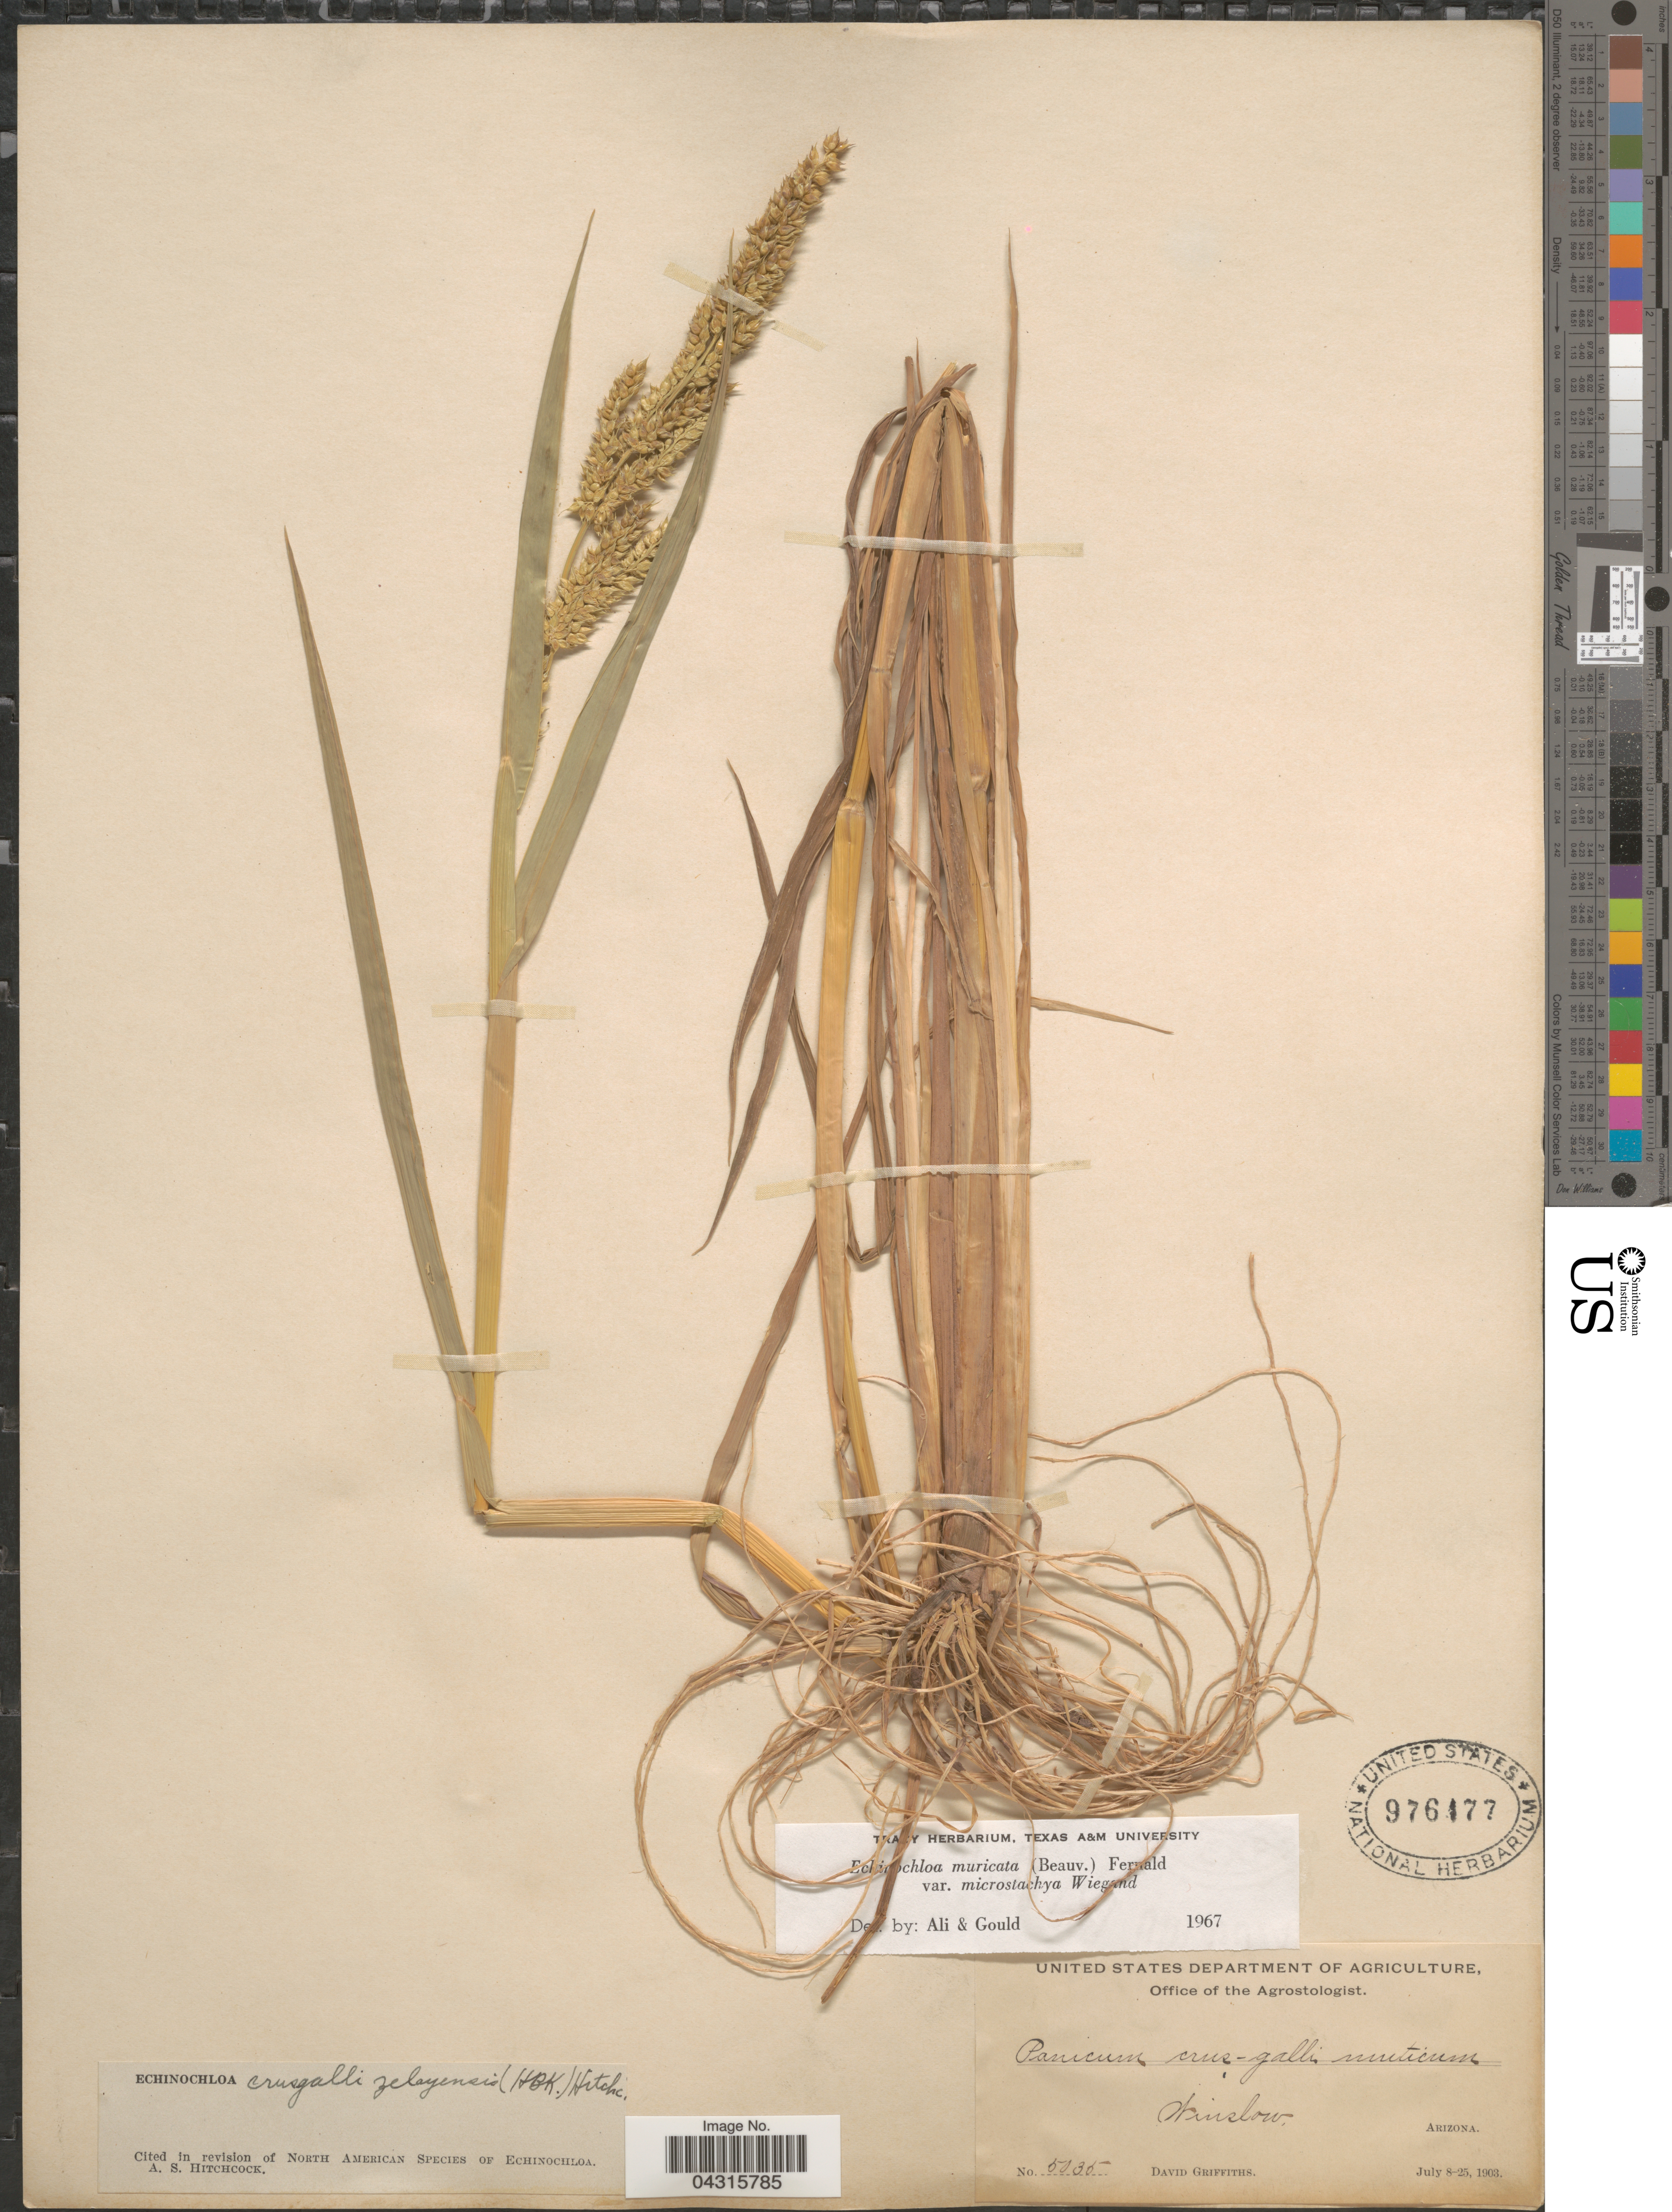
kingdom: Plantae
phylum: Tracheophyta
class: Liliopsida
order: Poales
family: Poaceae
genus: Echinochloa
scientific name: Echinochloa muricata var. microstachya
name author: Wiegand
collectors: D. Griffiths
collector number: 5035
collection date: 1903-07-08/1903-07-25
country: United States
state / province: Arizona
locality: Winslow.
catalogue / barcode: US 976477